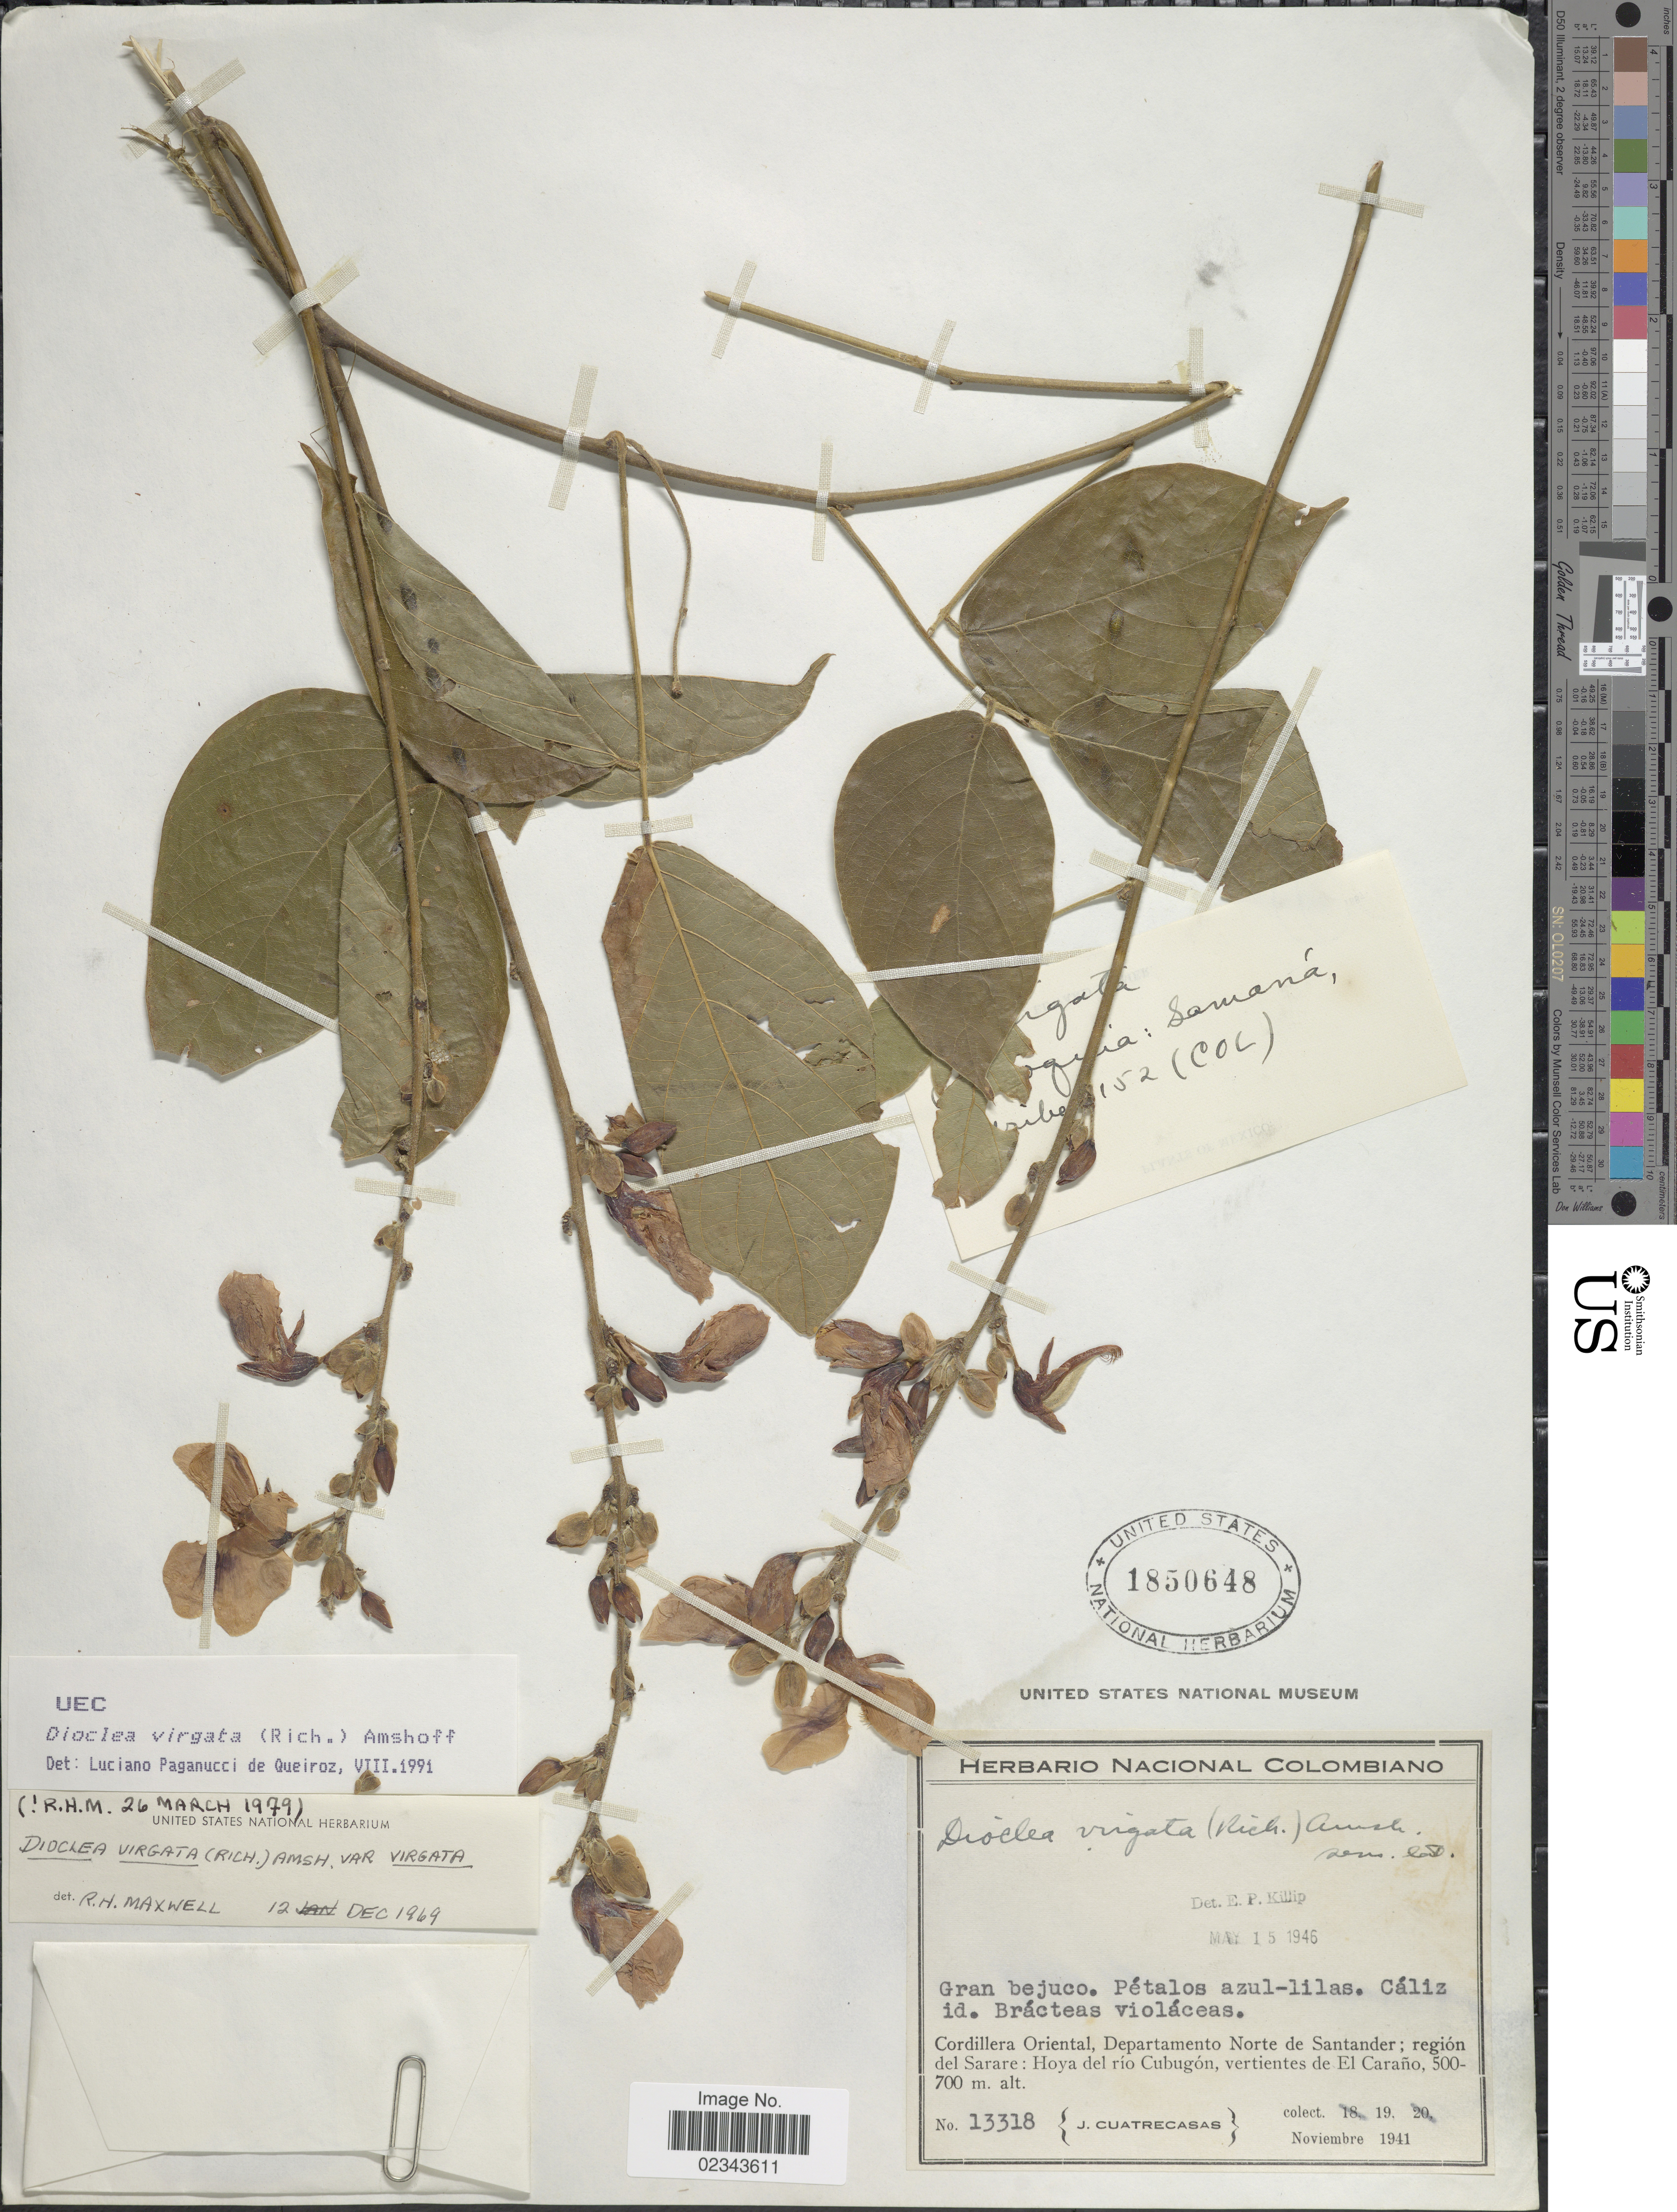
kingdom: Plantae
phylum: Tracheophyta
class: Magnoliopsida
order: Fabales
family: Fabaceae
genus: Dioclea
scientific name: Dioclea virgata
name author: (Rich.) Amshoff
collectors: J. Cuatrecasas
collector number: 13318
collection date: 1941-11-19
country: Colombia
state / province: Norte de Santander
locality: Cordillera Oriental; region del Sarare: Hoya del rio Cubugon, vertientes de El Carano.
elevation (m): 500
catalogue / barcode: US 1850648